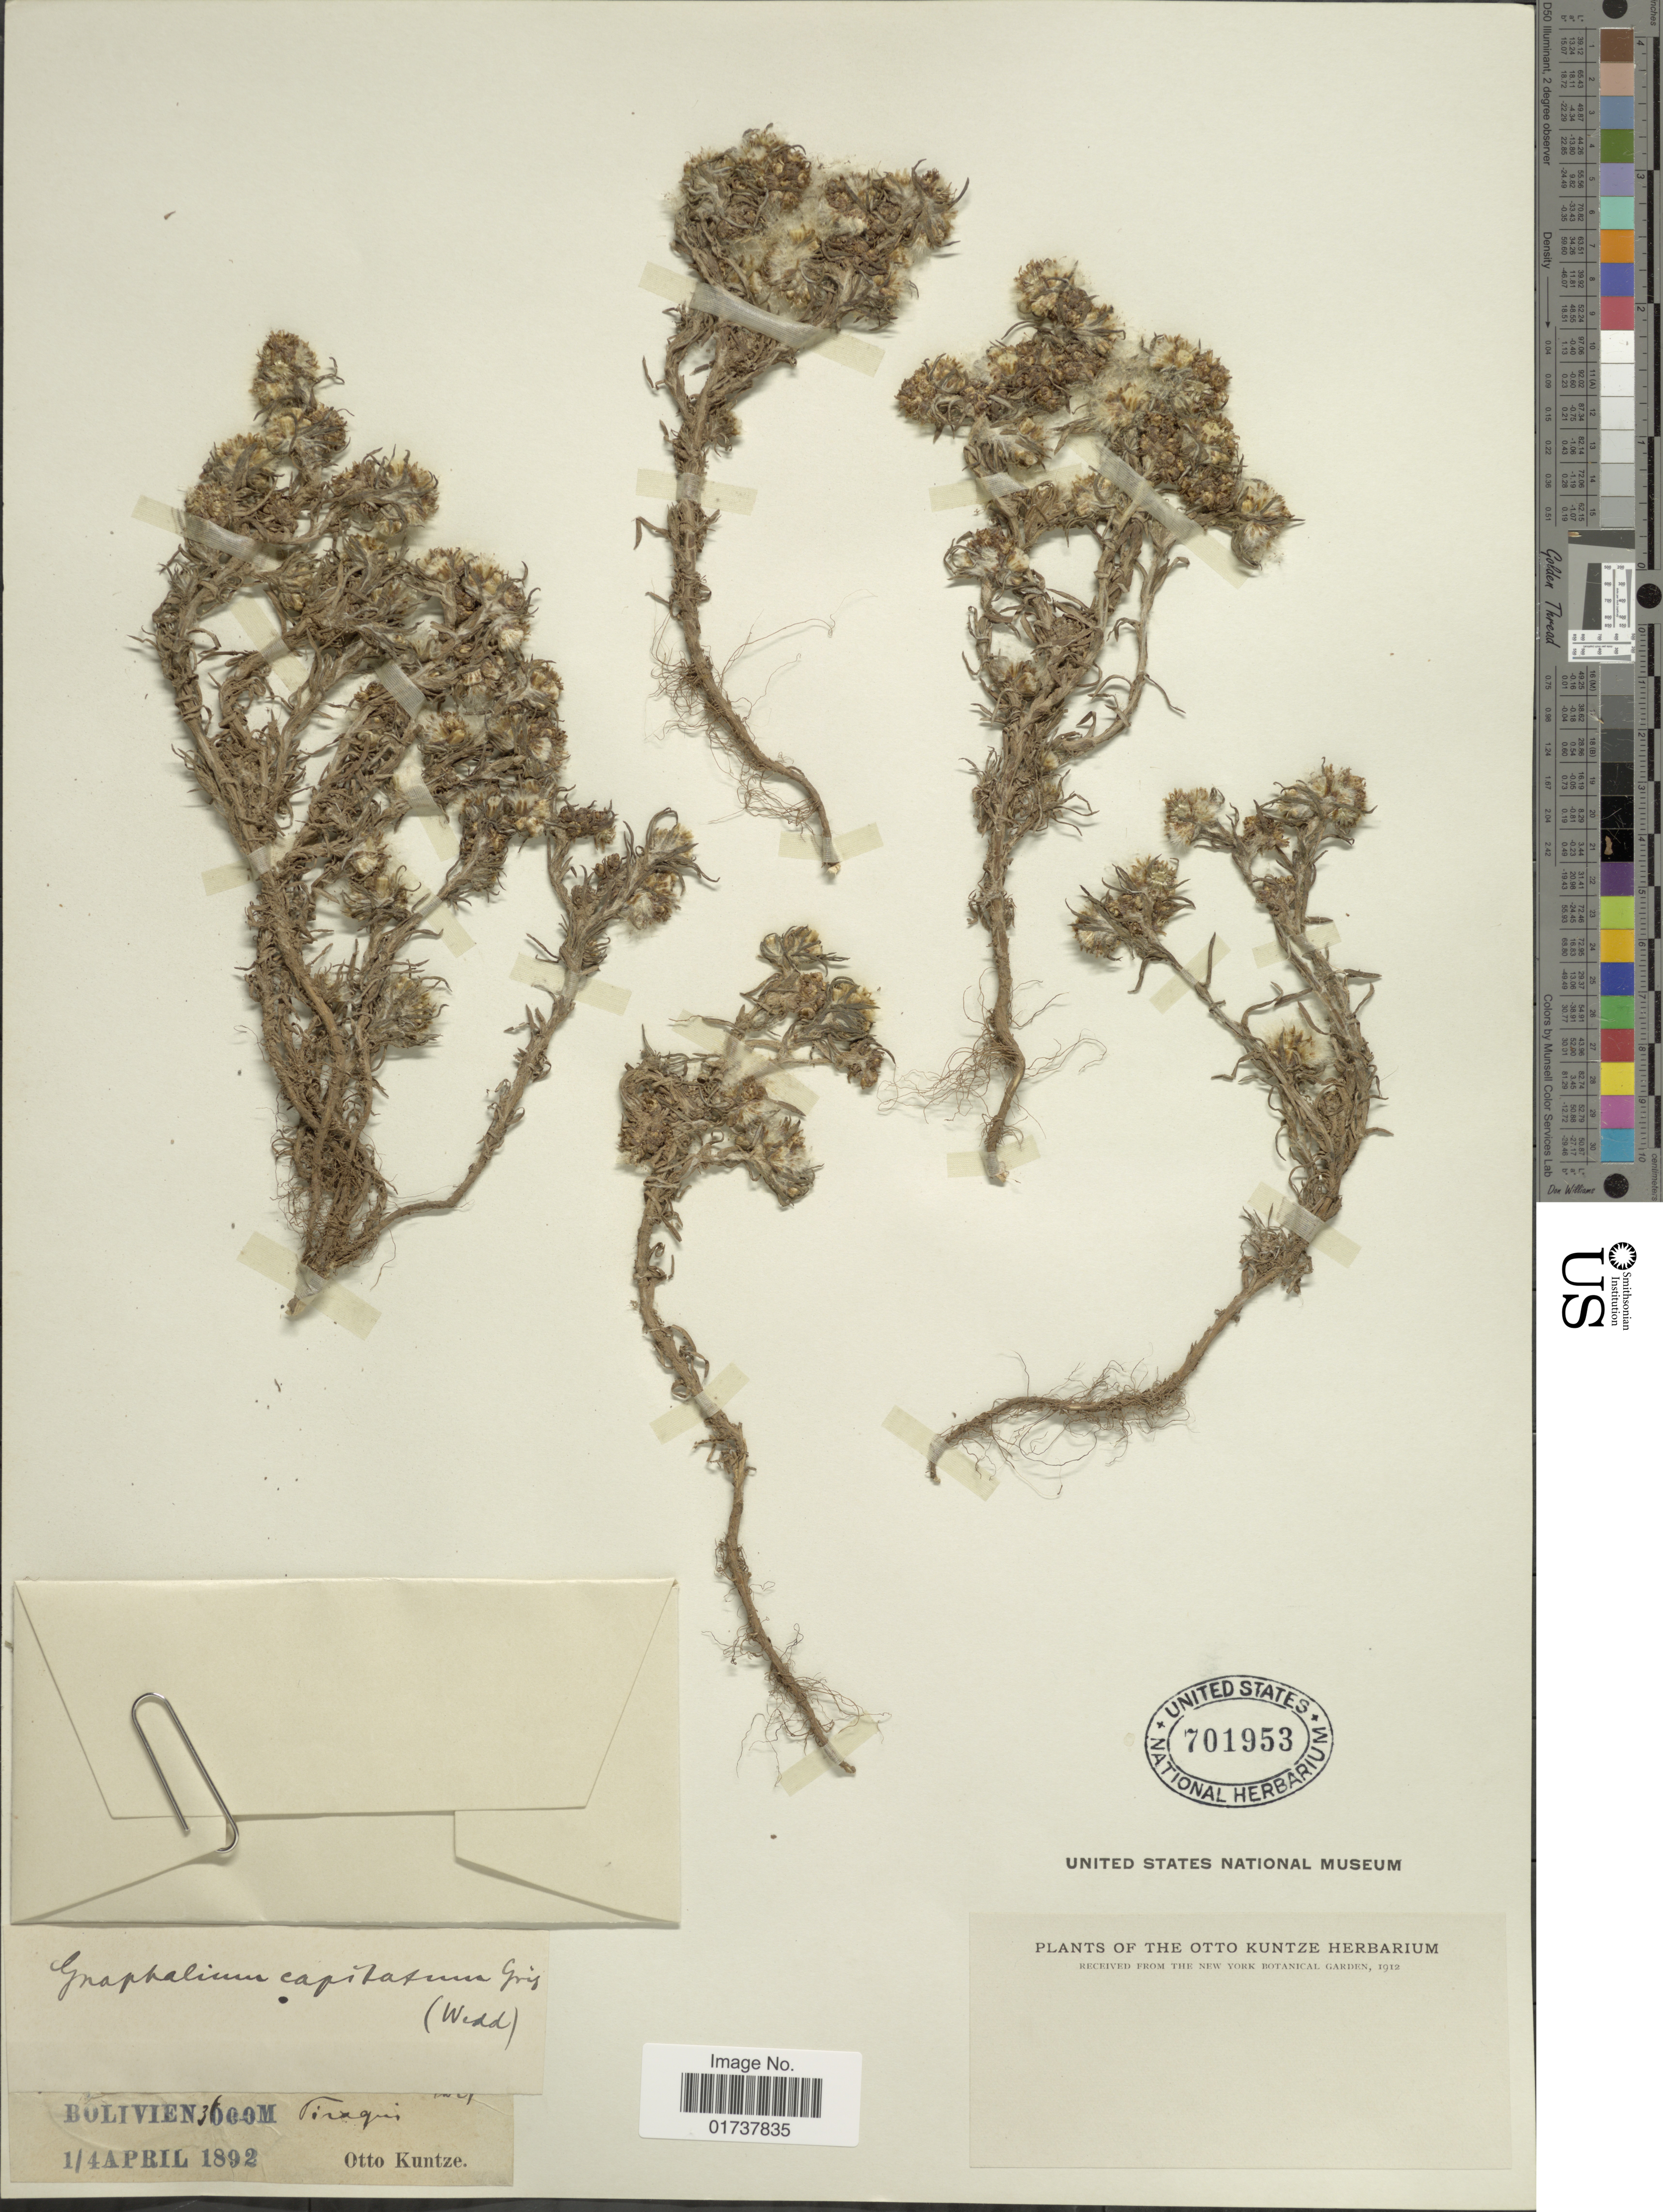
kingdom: Plantae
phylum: Tracheophyta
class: Magnoliopsida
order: Asterales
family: Asteraceae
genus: Stuckertiella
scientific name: Stuckertiella capitata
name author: (Wedd.) P. Beauv.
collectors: C.E.O. Kuntze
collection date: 1892-04-01/1892-04-04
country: Bolivia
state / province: Cochabamba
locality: Tiraque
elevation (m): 3000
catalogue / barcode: US 701953